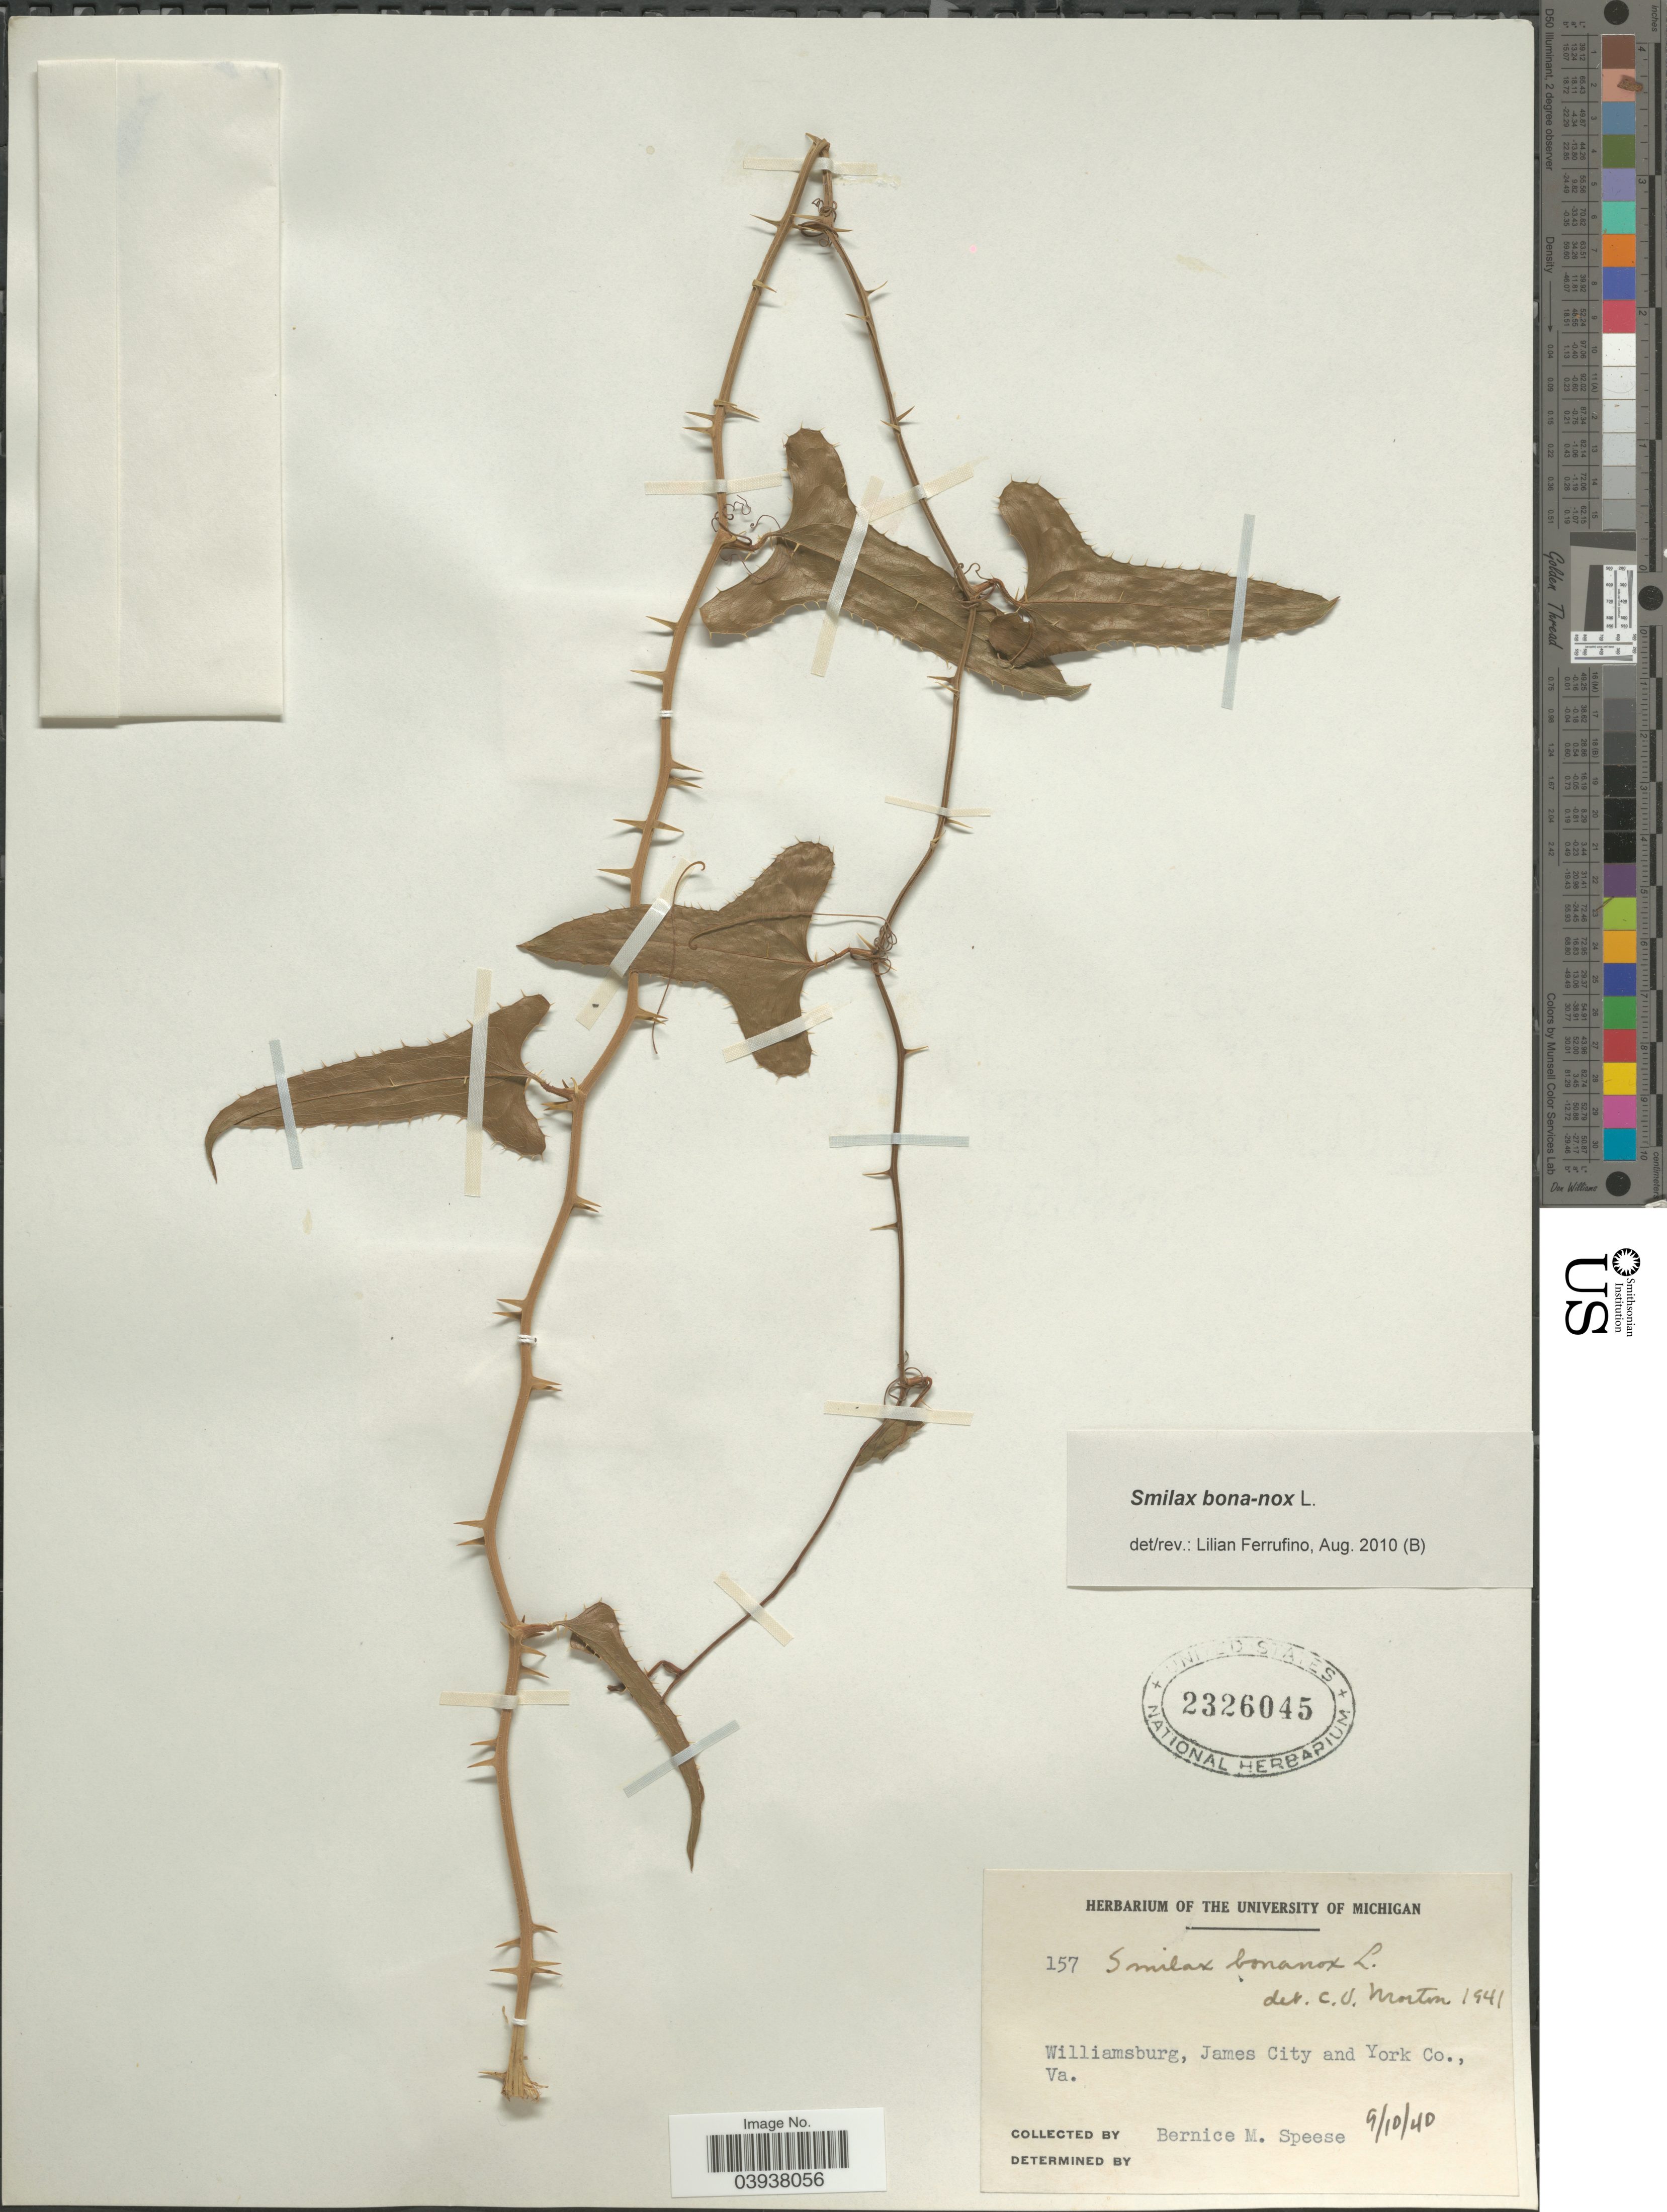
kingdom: Plantae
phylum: Tracheophyta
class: Liliopsida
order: Liliales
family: Smilacaceae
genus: Smilax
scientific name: Smilax bona-nox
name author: L.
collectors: B. Speese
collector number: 157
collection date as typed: Transcribed d/m/y: 10/9/40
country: United States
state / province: Virginia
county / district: City of Williamsburg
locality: Williamsburg, James City and York Co.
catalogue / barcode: US 2326045